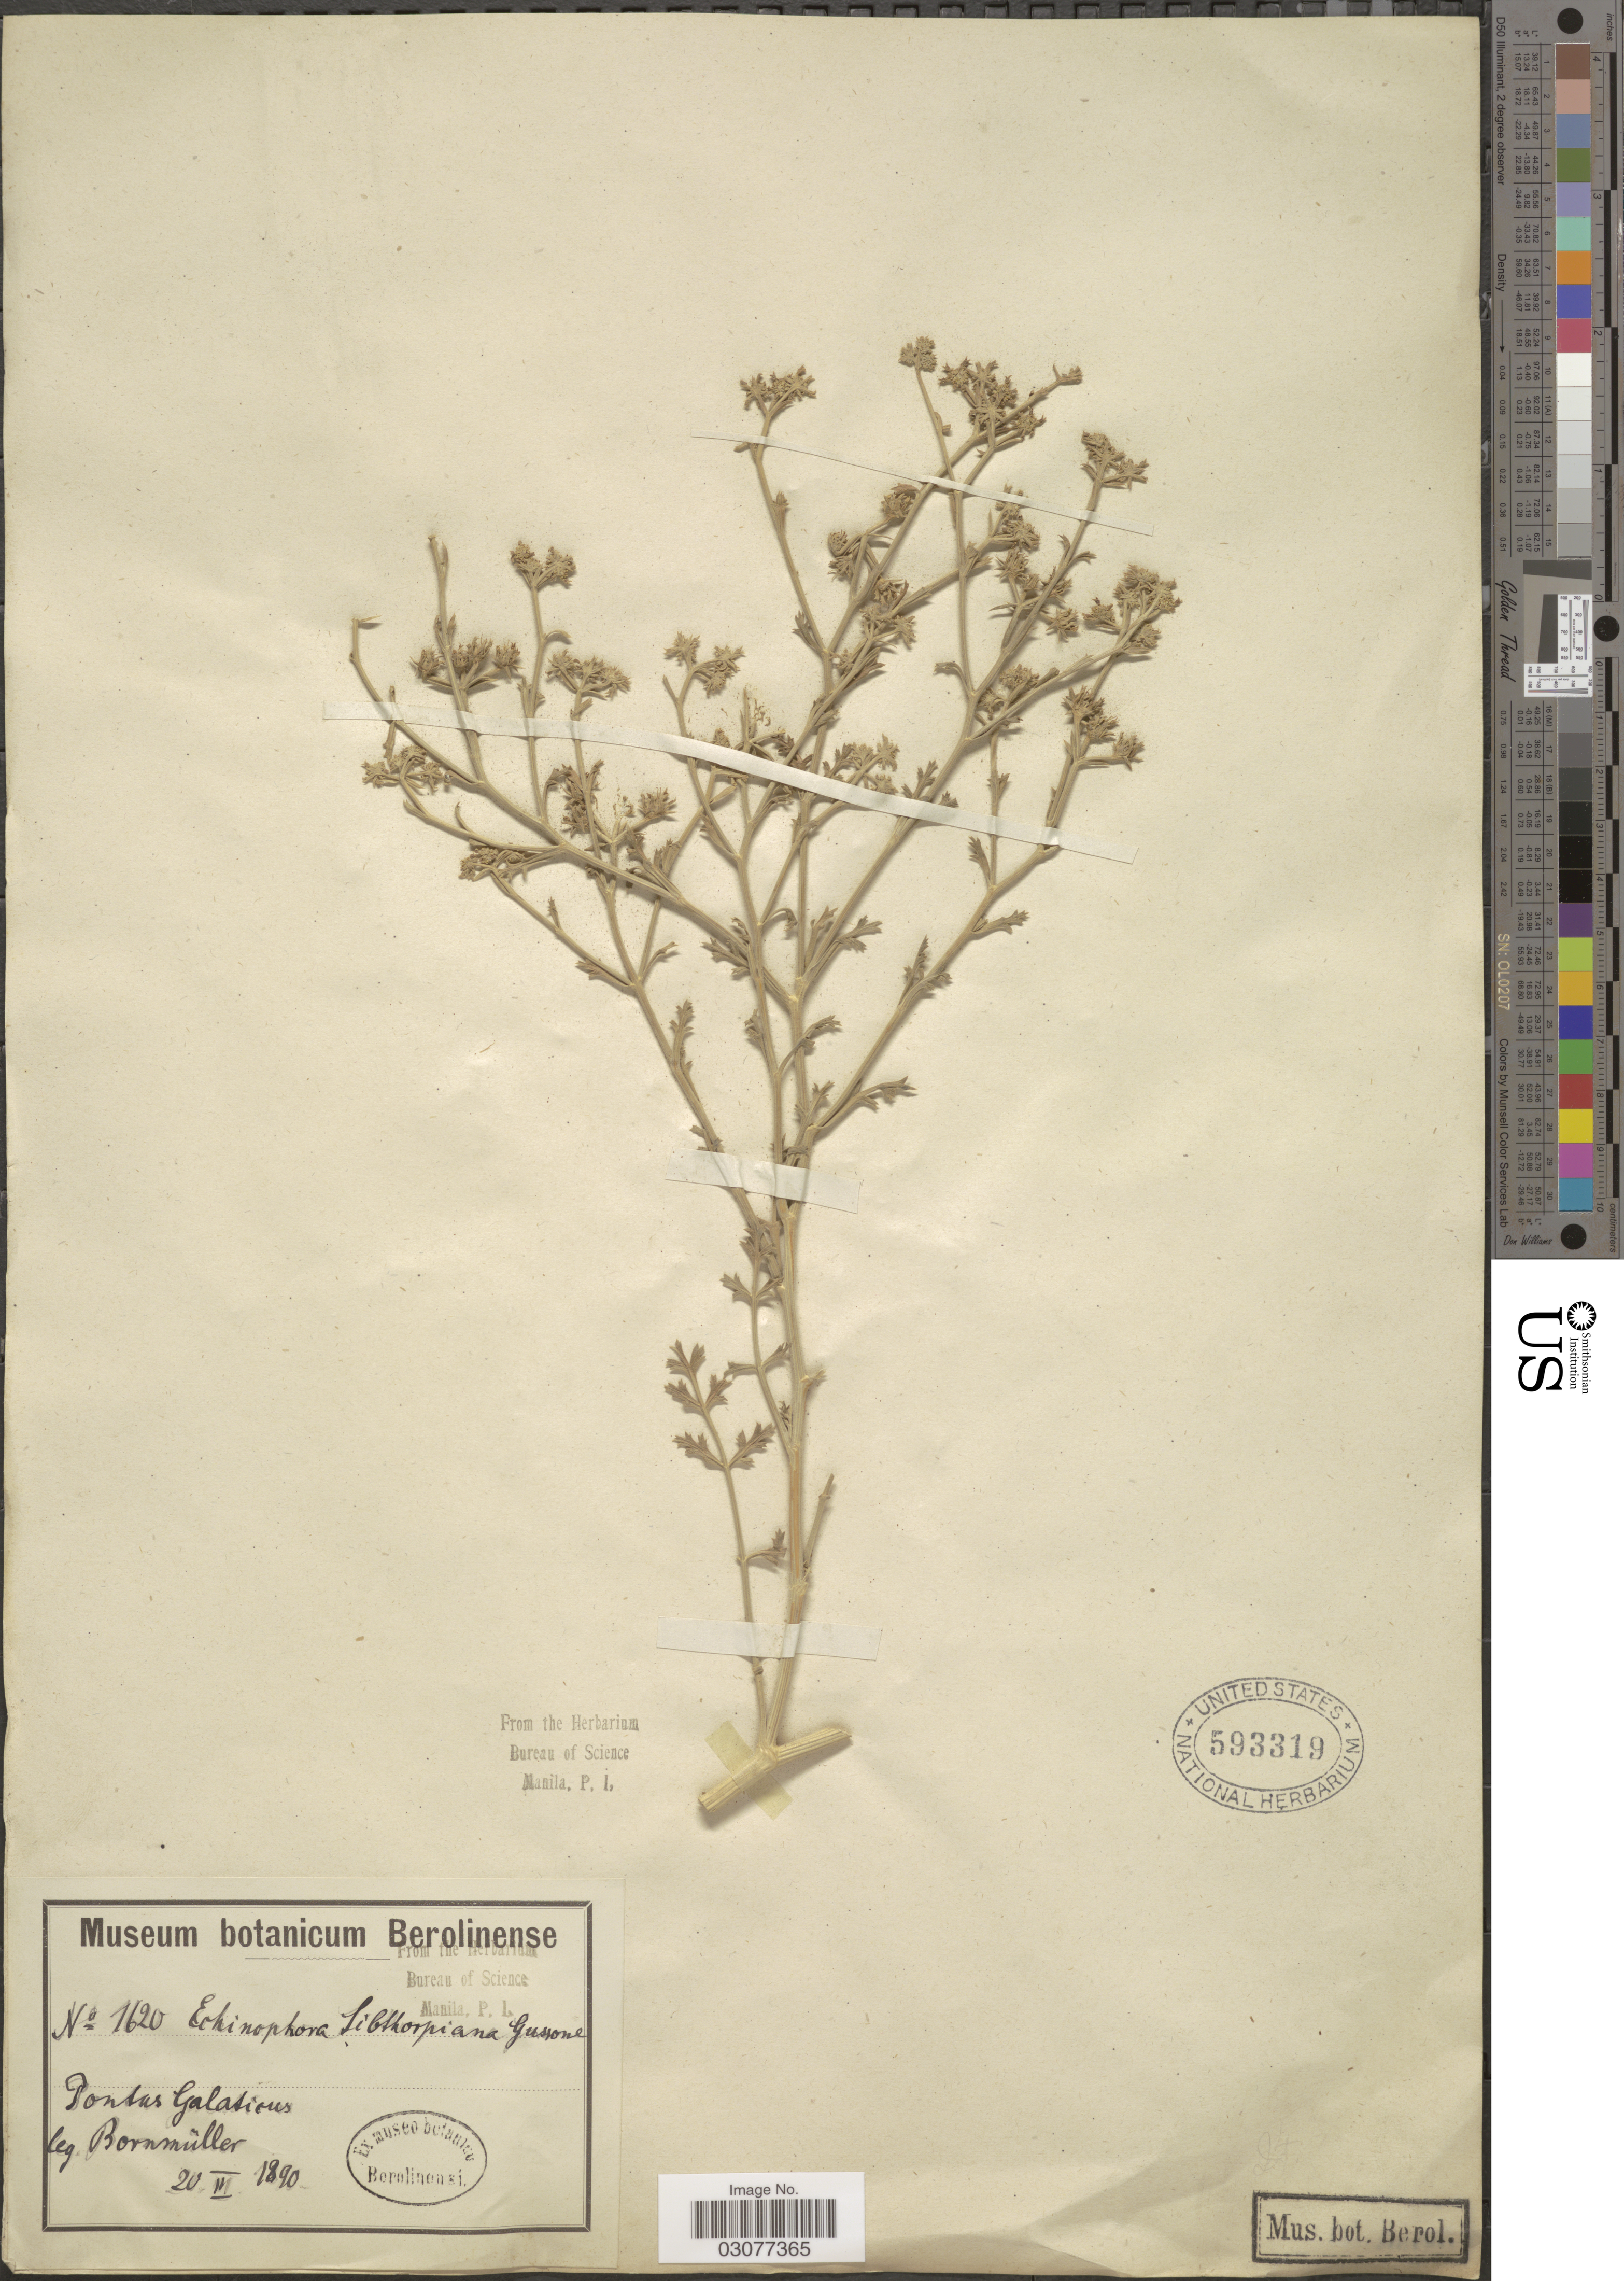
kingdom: Plantae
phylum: Tracheophyta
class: Magnoliopsida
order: Apiales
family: Apiaceae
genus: Echinophora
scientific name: Echinophora sibthorpiana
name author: Guss.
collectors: Bornmüller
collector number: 1620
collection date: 1890-02-20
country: Turkey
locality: Pontas Galaticus.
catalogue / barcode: US 593319